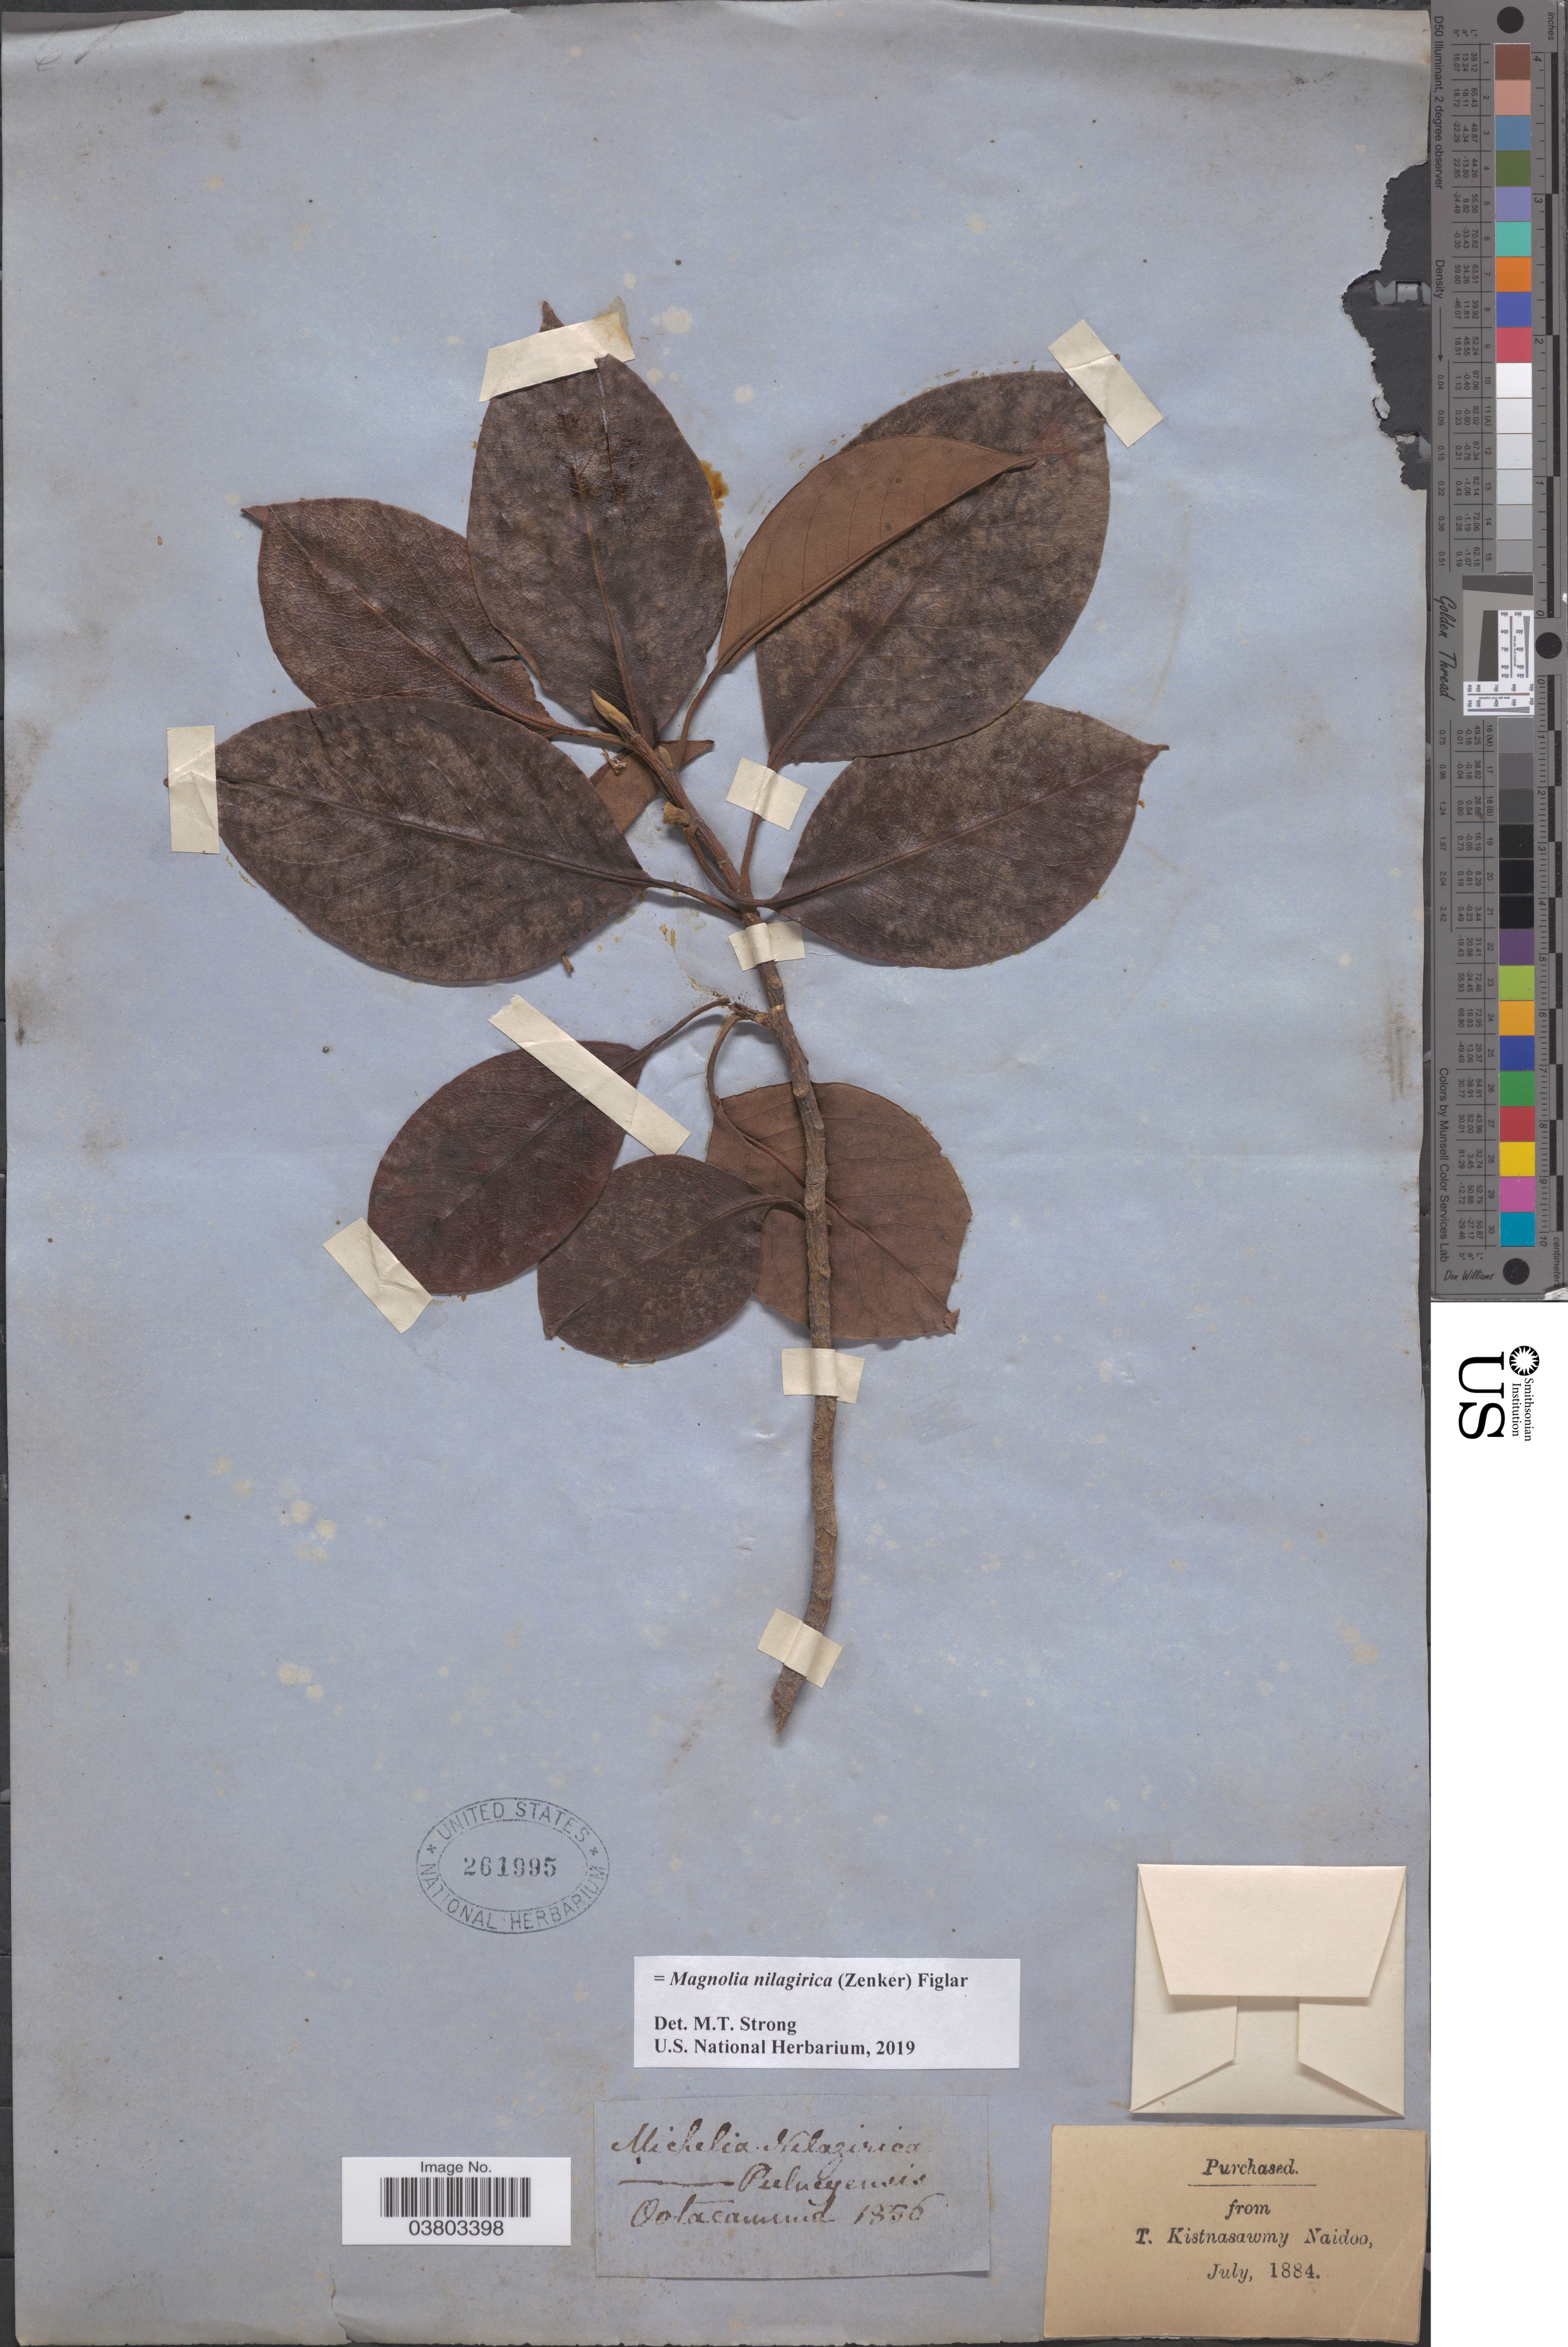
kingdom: Plantae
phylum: Tracheophyta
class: Magnoliopsida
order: Magnoliales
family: Magnoliaceae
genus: Magnolia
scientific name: Magnolia nilagirica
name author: (Zenker) Figlar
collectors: T. Kistnasawmy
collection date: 1856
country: India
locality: Ootacamund.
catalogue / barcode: US 261995